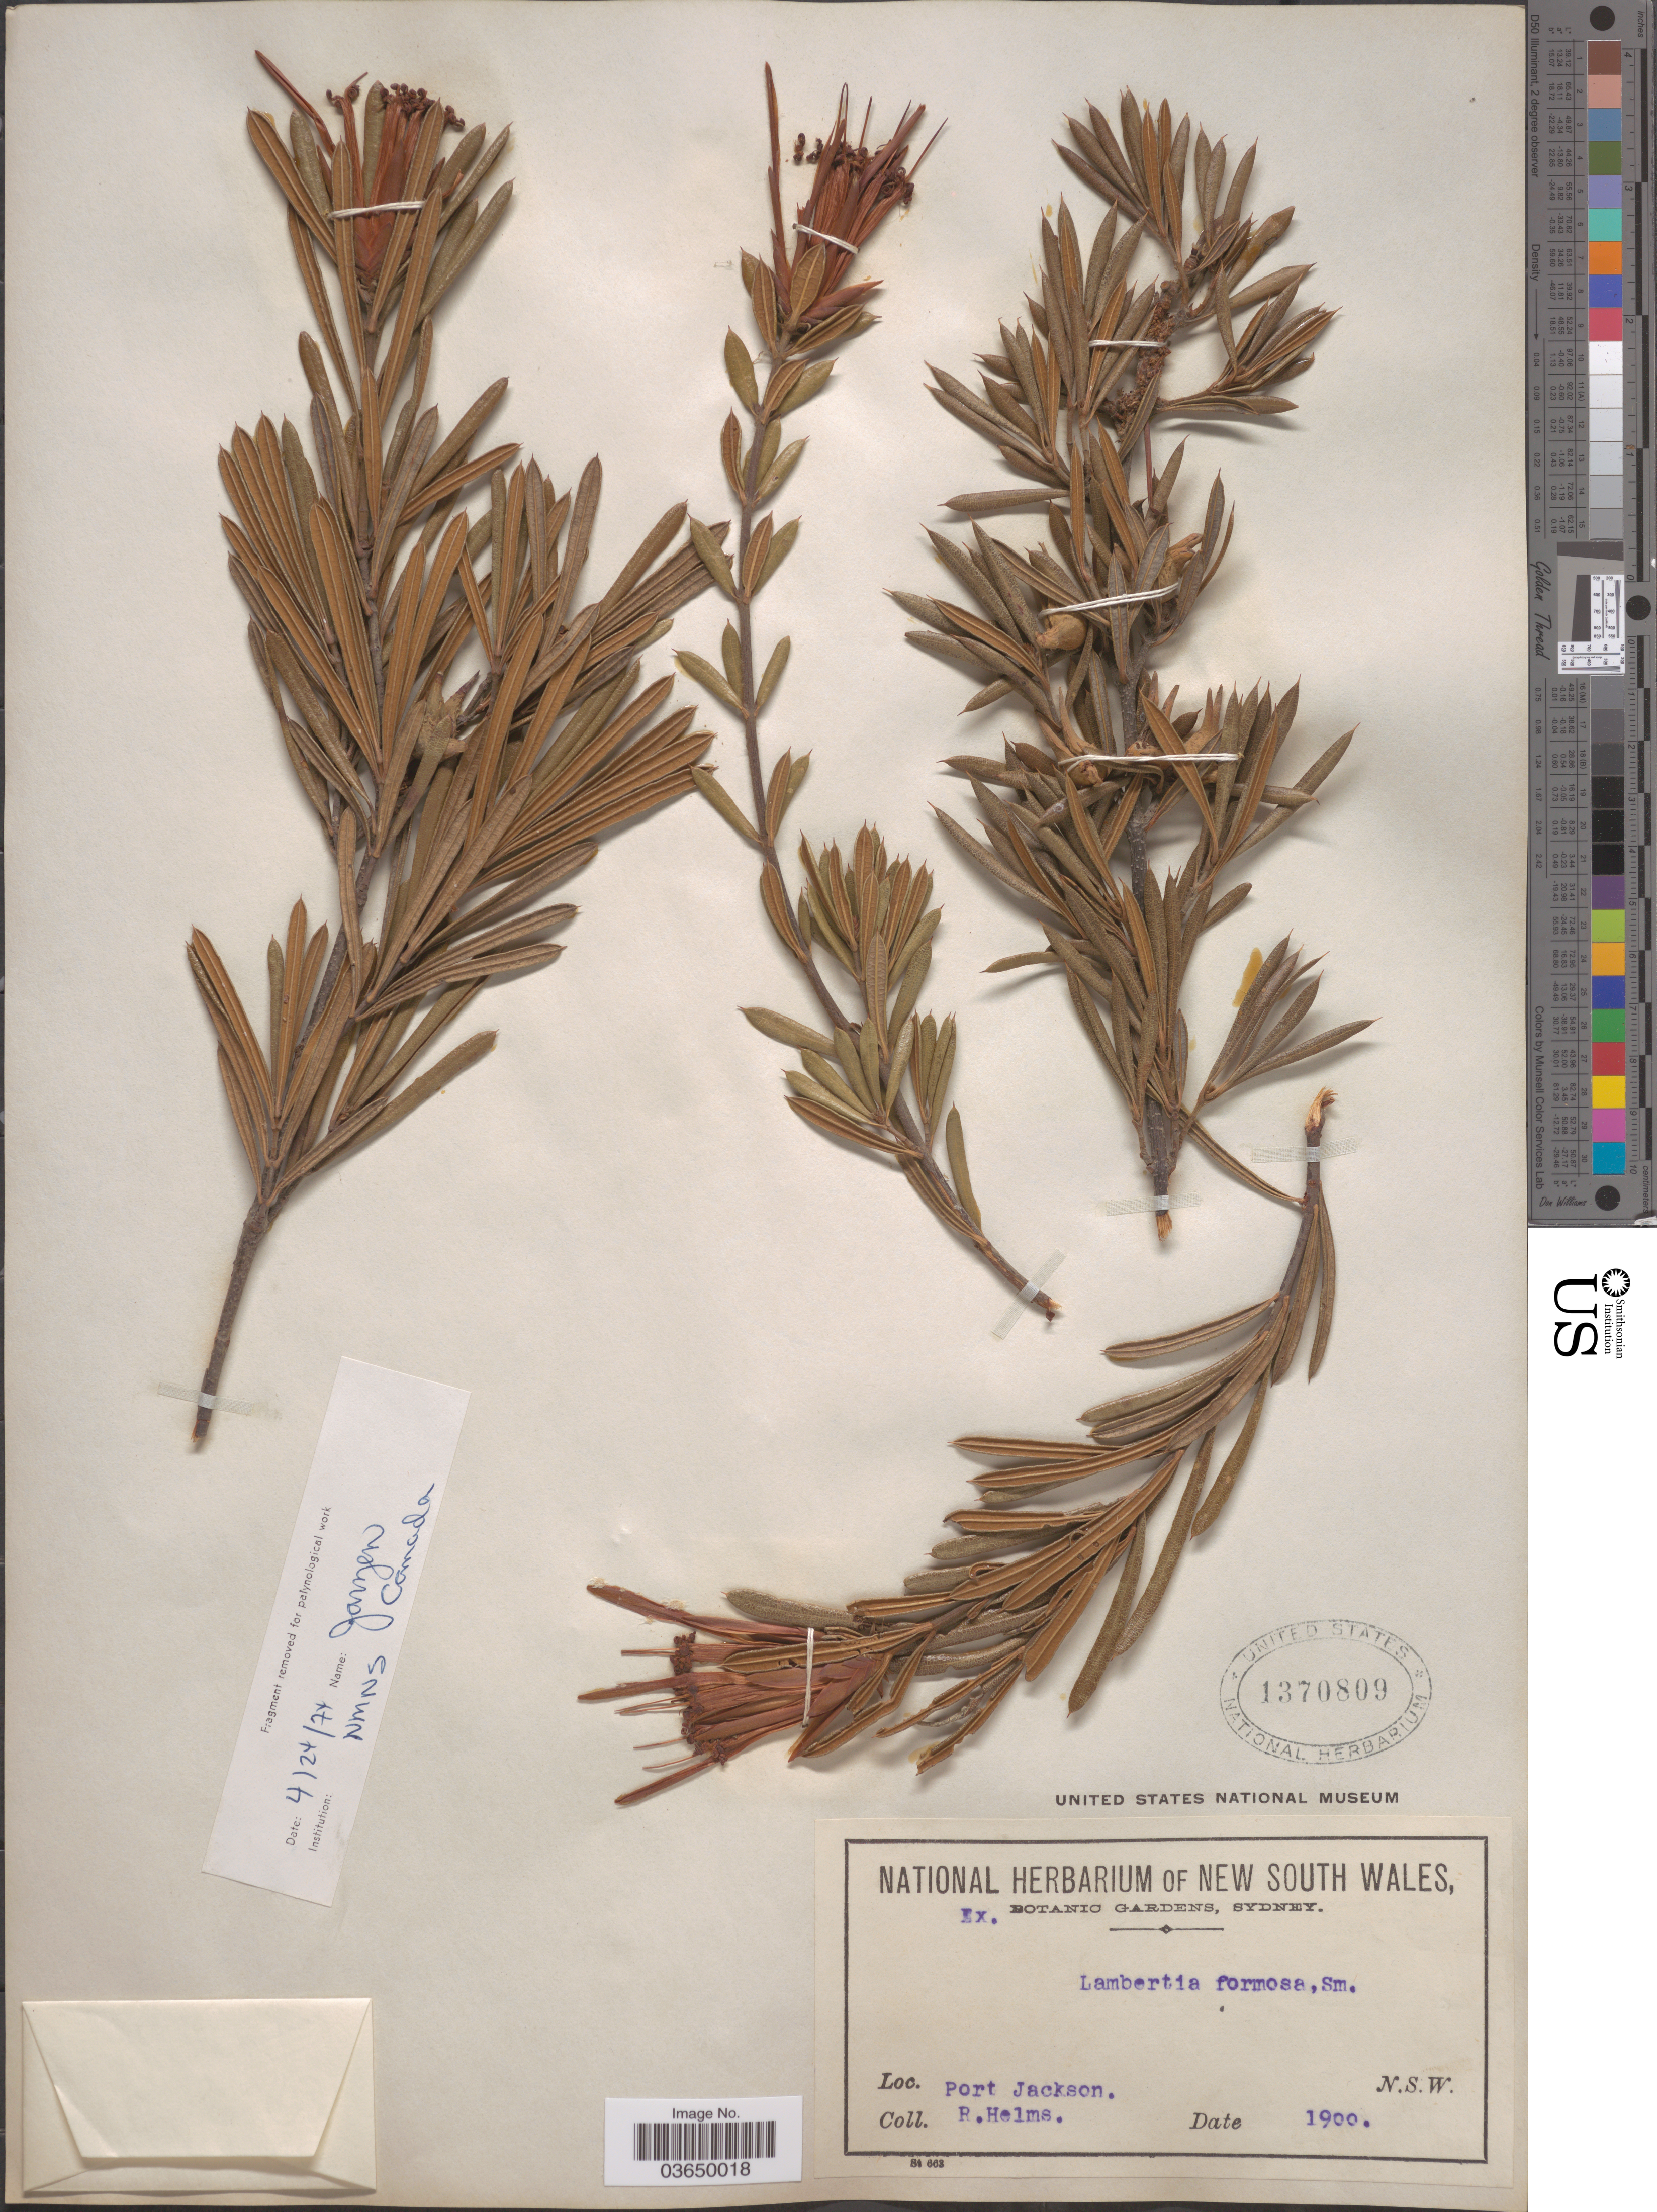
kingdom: Plantae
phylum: Tracheophyta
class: Magnoliopsida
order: Proteales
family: Proteaceae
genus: Lambertia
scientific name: Lambertia formosa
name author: L.S. Sm.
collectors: R. Helms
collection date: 1900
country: Australia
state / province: New South Wales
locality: Port Jackson.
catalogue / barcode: US 1370809